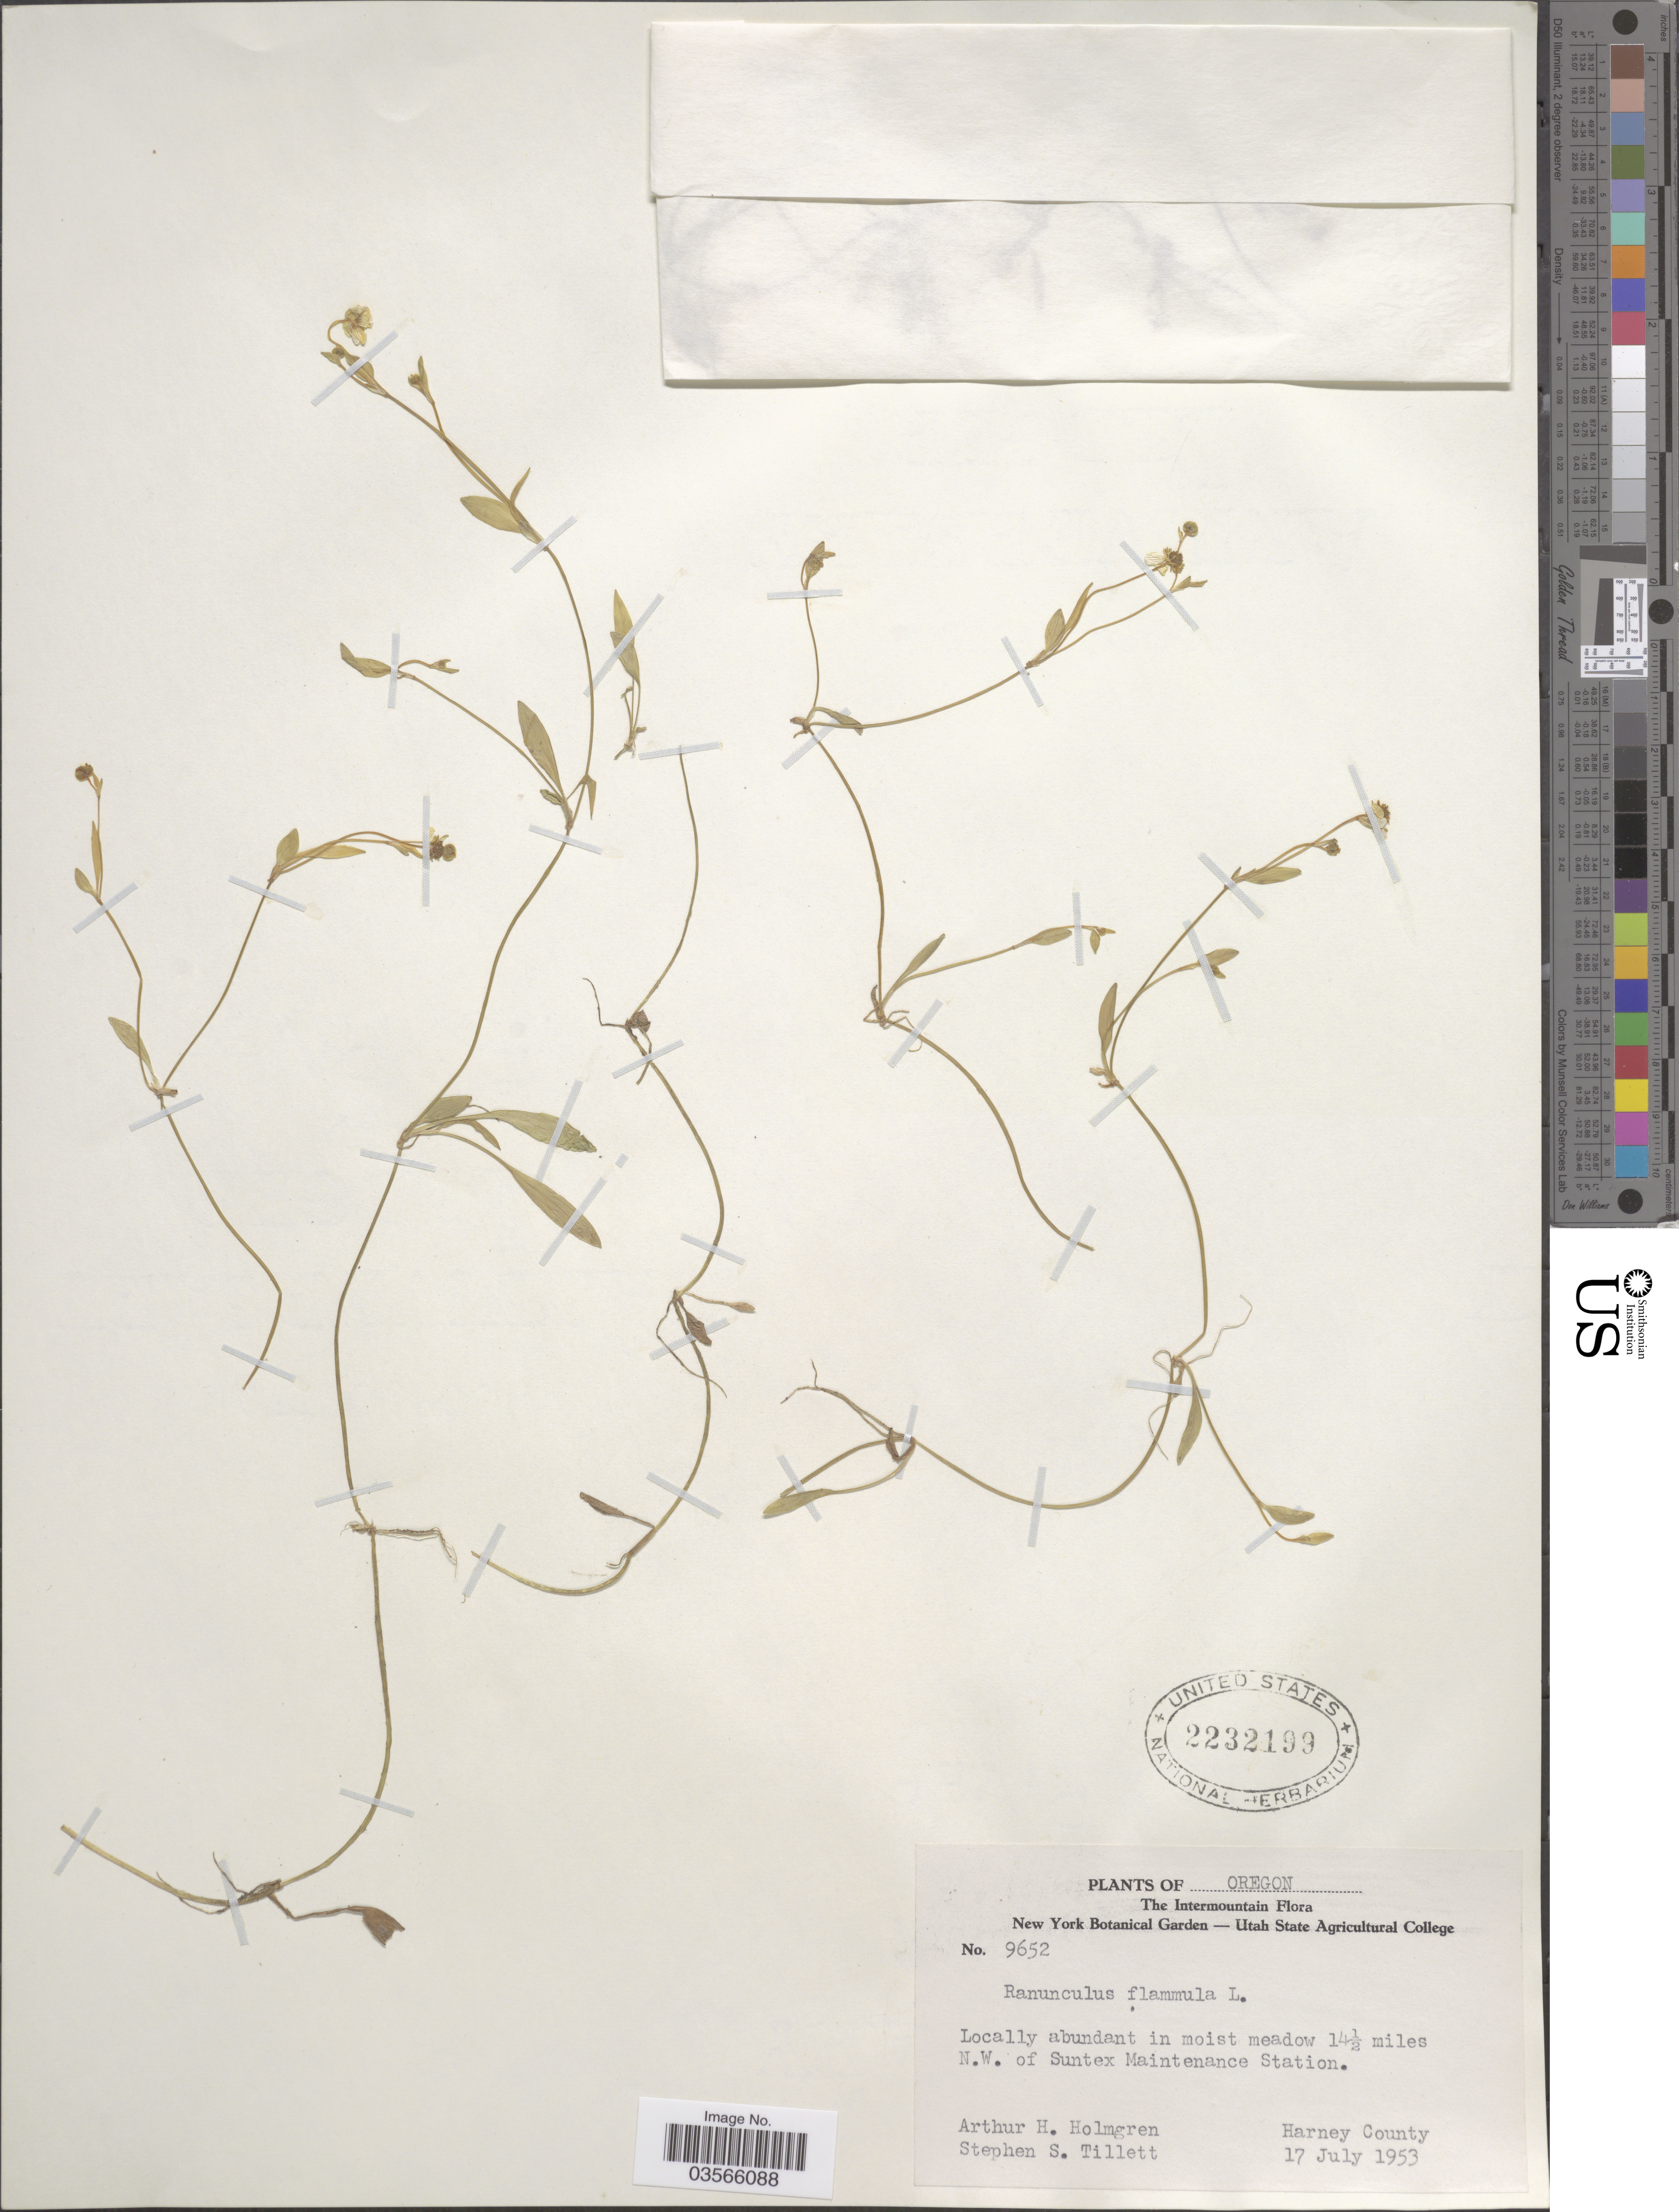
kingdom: Plantae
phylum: Tracheophyta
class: Magnoliopsida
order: Ranunculales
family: Ranunculaceae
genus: Ranunculus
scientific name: Ranunculus flammula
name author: L.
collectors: A. H. Holmgren & S. S. Tillett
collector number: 9652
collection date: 1953-07-17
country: United States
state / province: Oregon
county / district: Harney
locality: The Intermountain. 14½ miles N. W. of Suntex Maintenance Station. Harney County.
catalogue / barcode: US 2232199